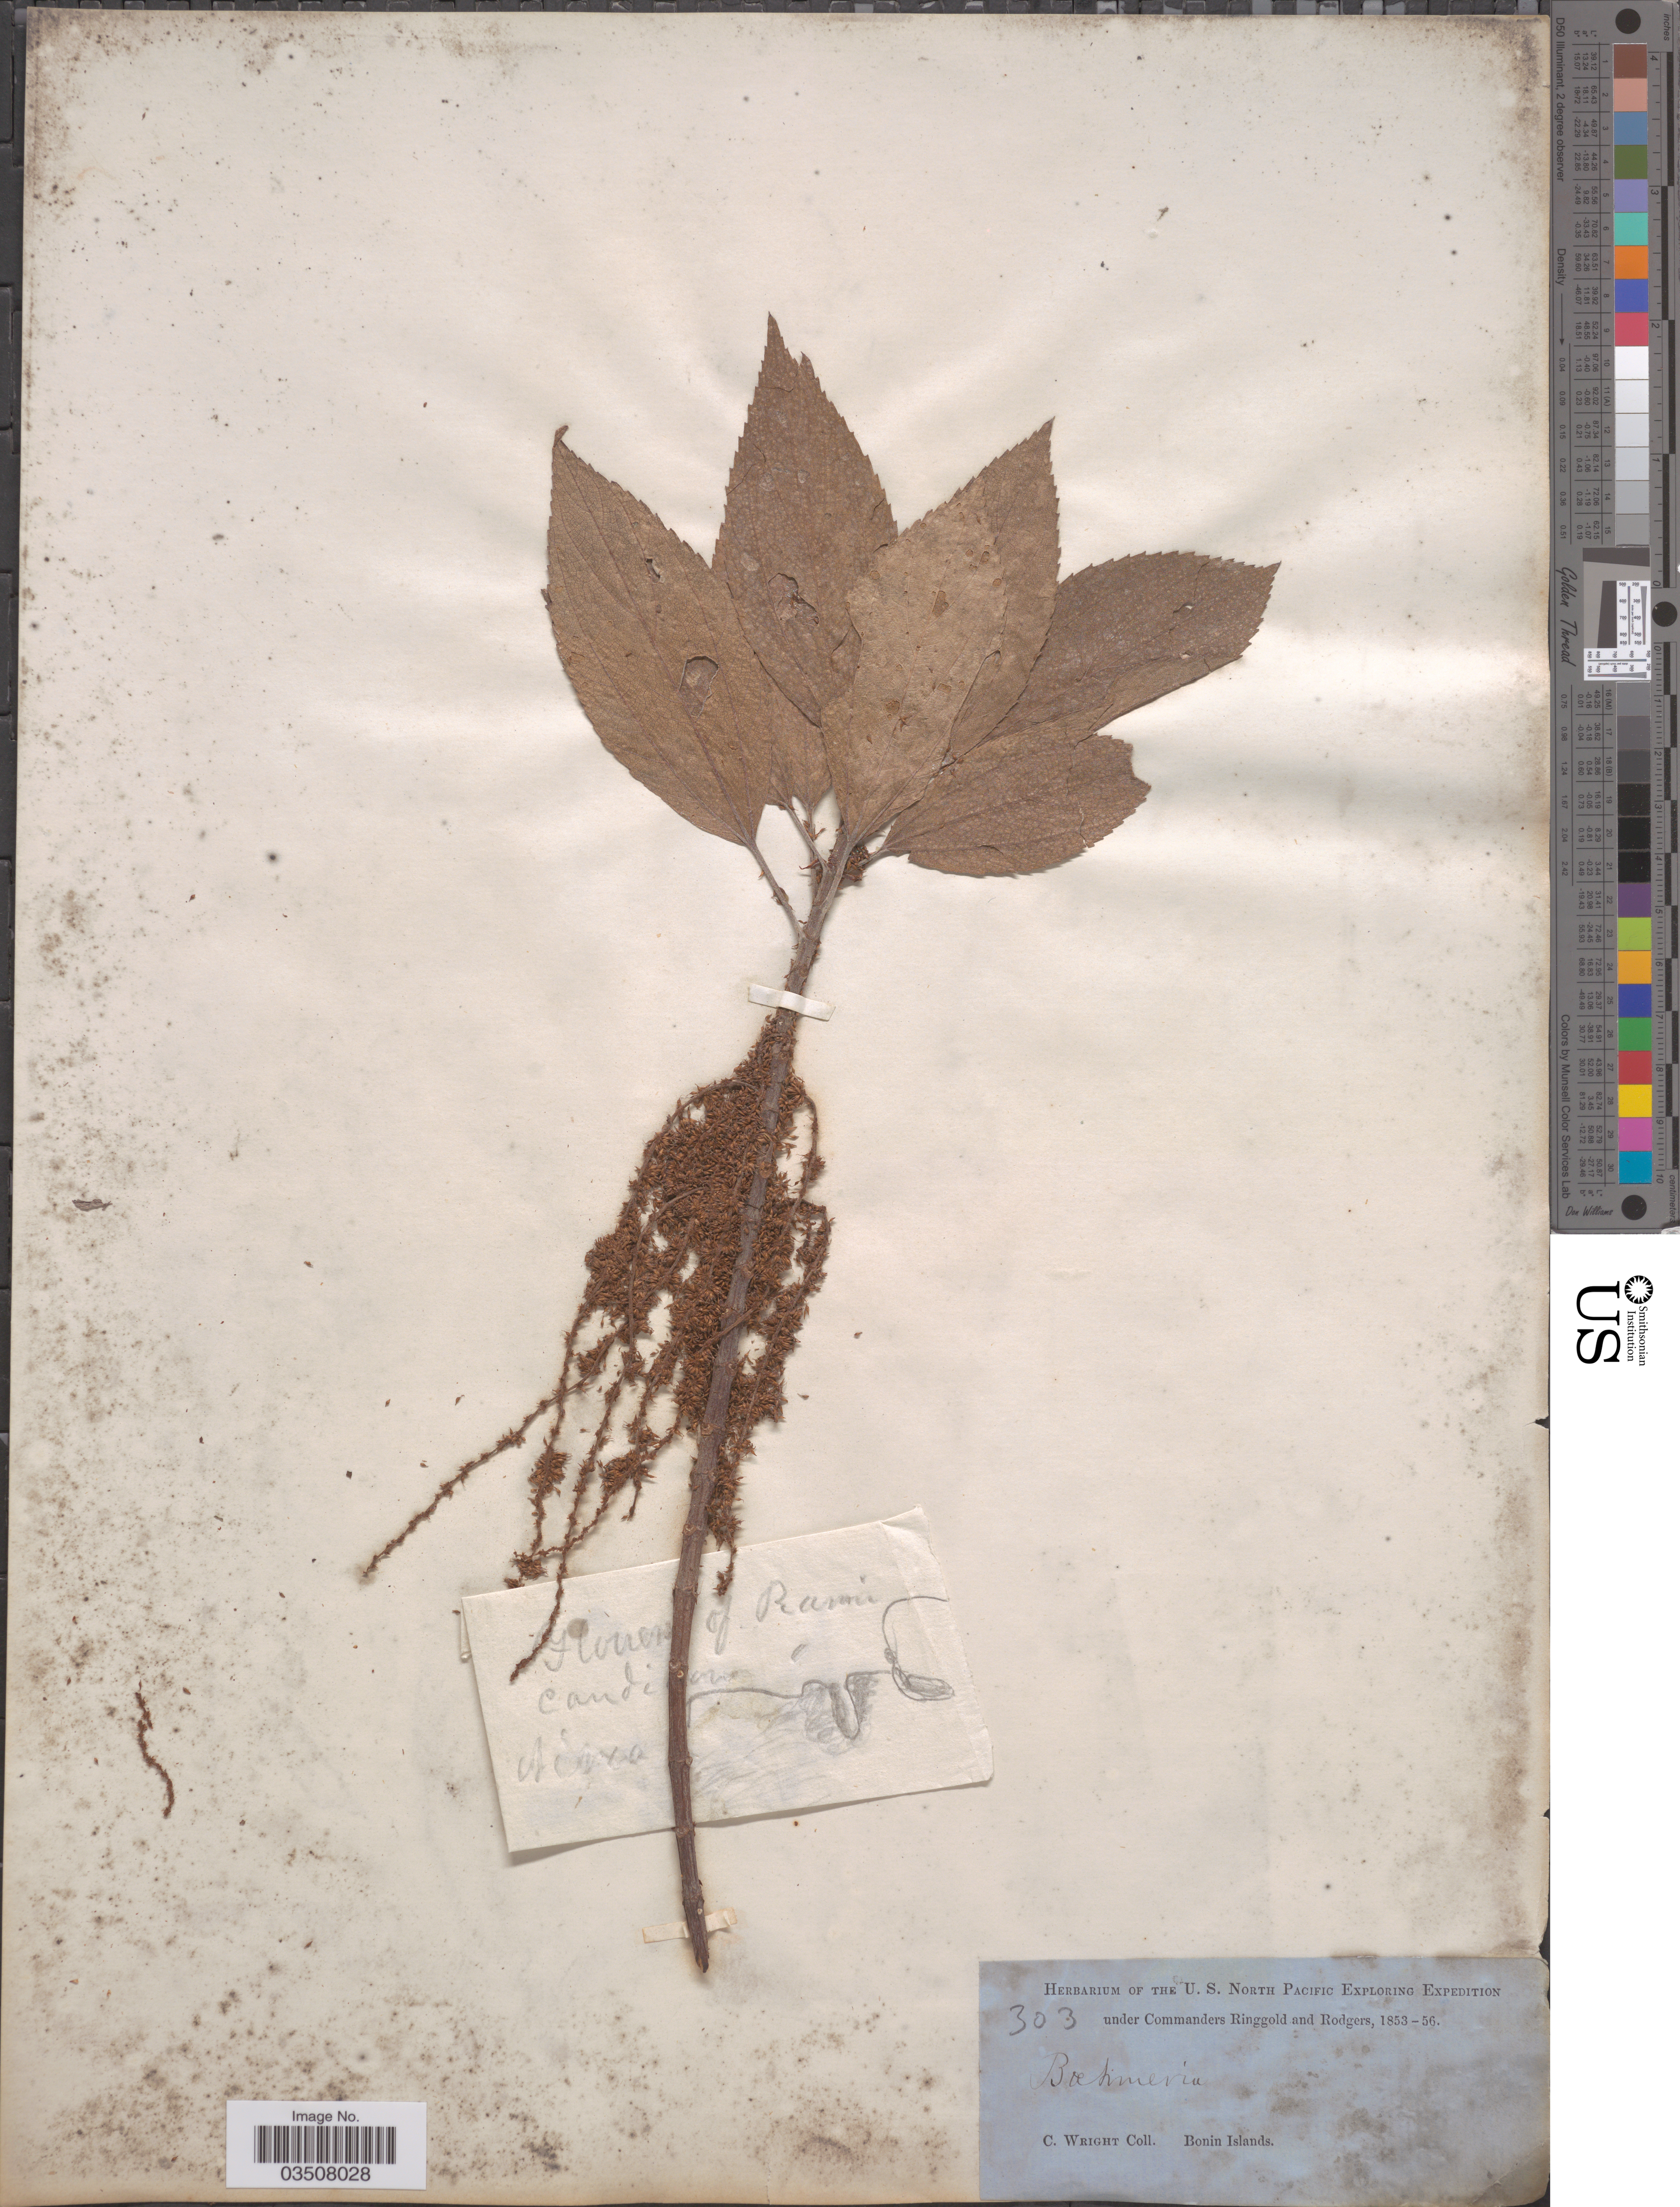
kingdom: Plantae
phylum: Tracheophyta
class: Magnoliopsida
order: Rosales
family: Urticaceae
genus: Boehmeria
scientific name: Boehmeria sp.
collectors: C. Wright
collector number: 303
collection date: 1853/1856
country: Japan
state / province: Tokyo, Federal City of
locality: Bonin Islands.